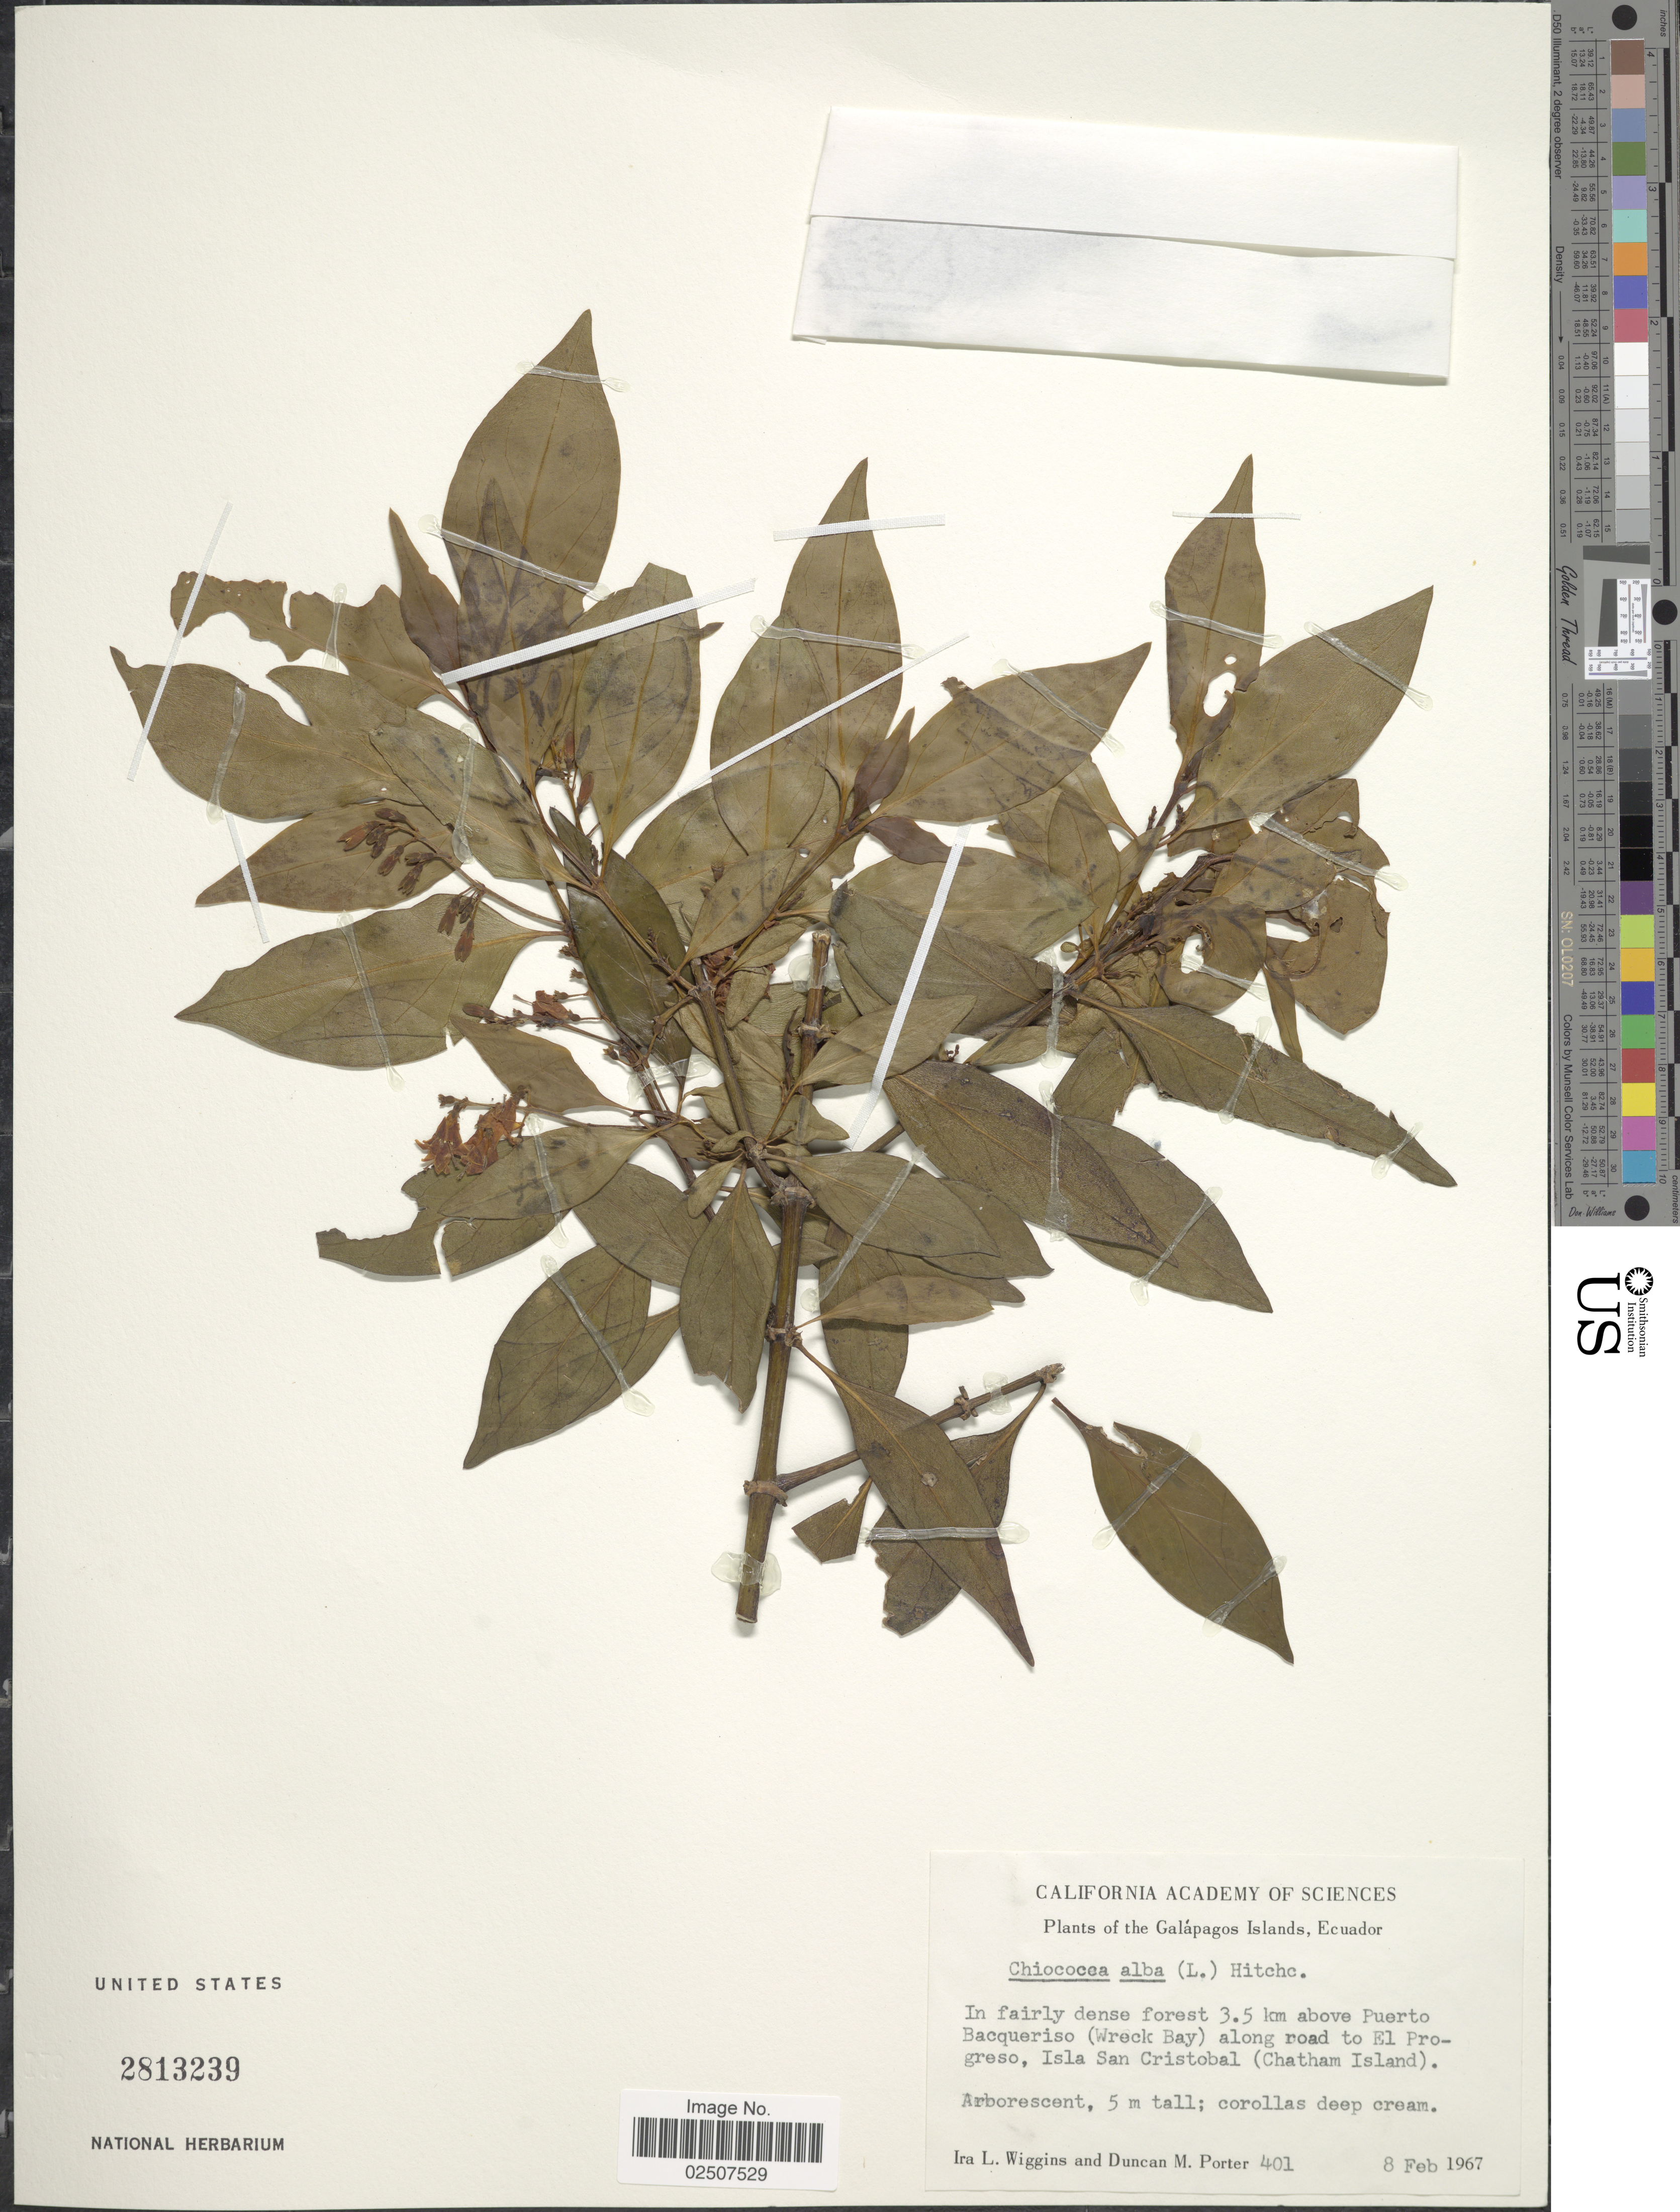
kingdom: Plantae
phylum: Tracheophyta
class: Magnoliopsida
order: Gentianales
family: Rubiaceae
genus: Chiococca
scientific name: Chiococca alba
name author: (L.) Hitchc.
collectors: I. L. Wiggins & D. M. Porter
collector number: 401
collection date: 1967-02-08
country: Ecuador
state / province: Colón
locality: Galapagos Islands. In fairly dense forest 3.5 km above Puerto Bacqueriso (Wreck Bay) along road to El Progreso, Isla San Cristobal (Chatham Island)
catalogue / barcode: US 2813239